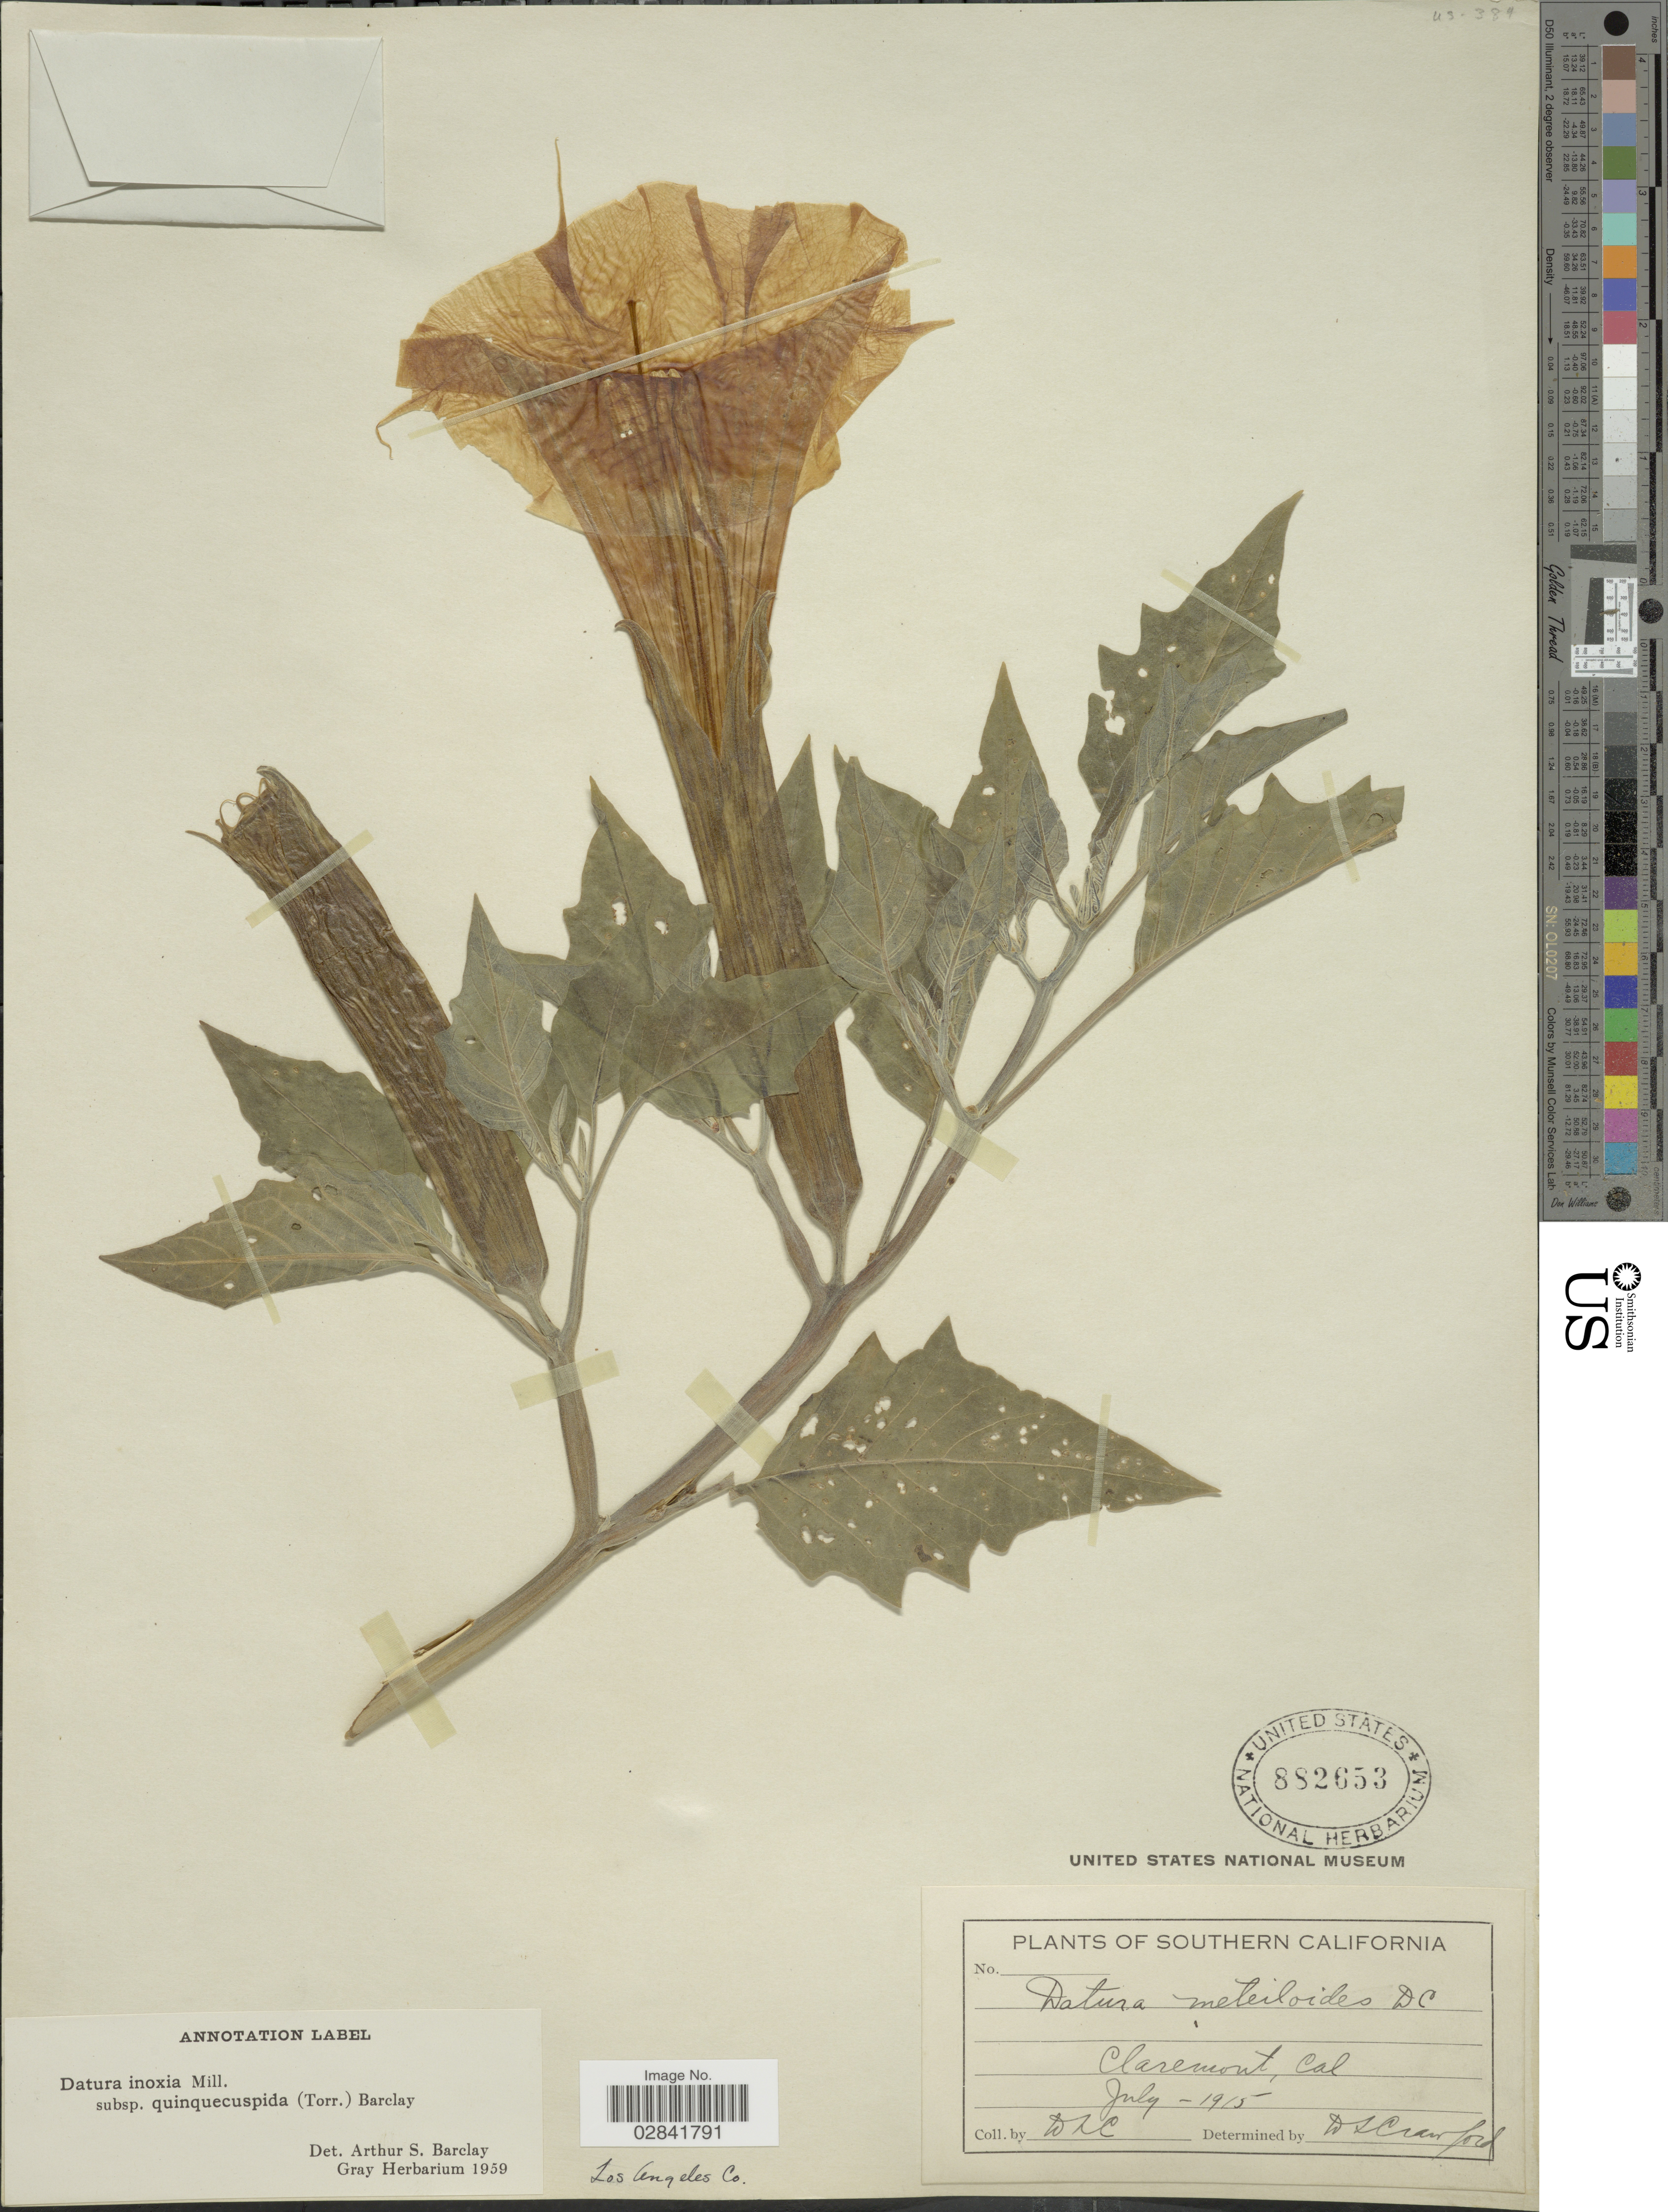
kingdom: Plantae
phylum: Tracheophyta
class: Magnoliopsida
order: Solanales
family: Solanaceae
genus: Datura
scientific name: Datura wrightii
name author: Regel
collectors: D. L. Crawford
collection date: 1915-07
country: United States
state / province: California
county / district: Los Angeles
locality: Southern California. Claremont.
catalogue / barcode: US 882653